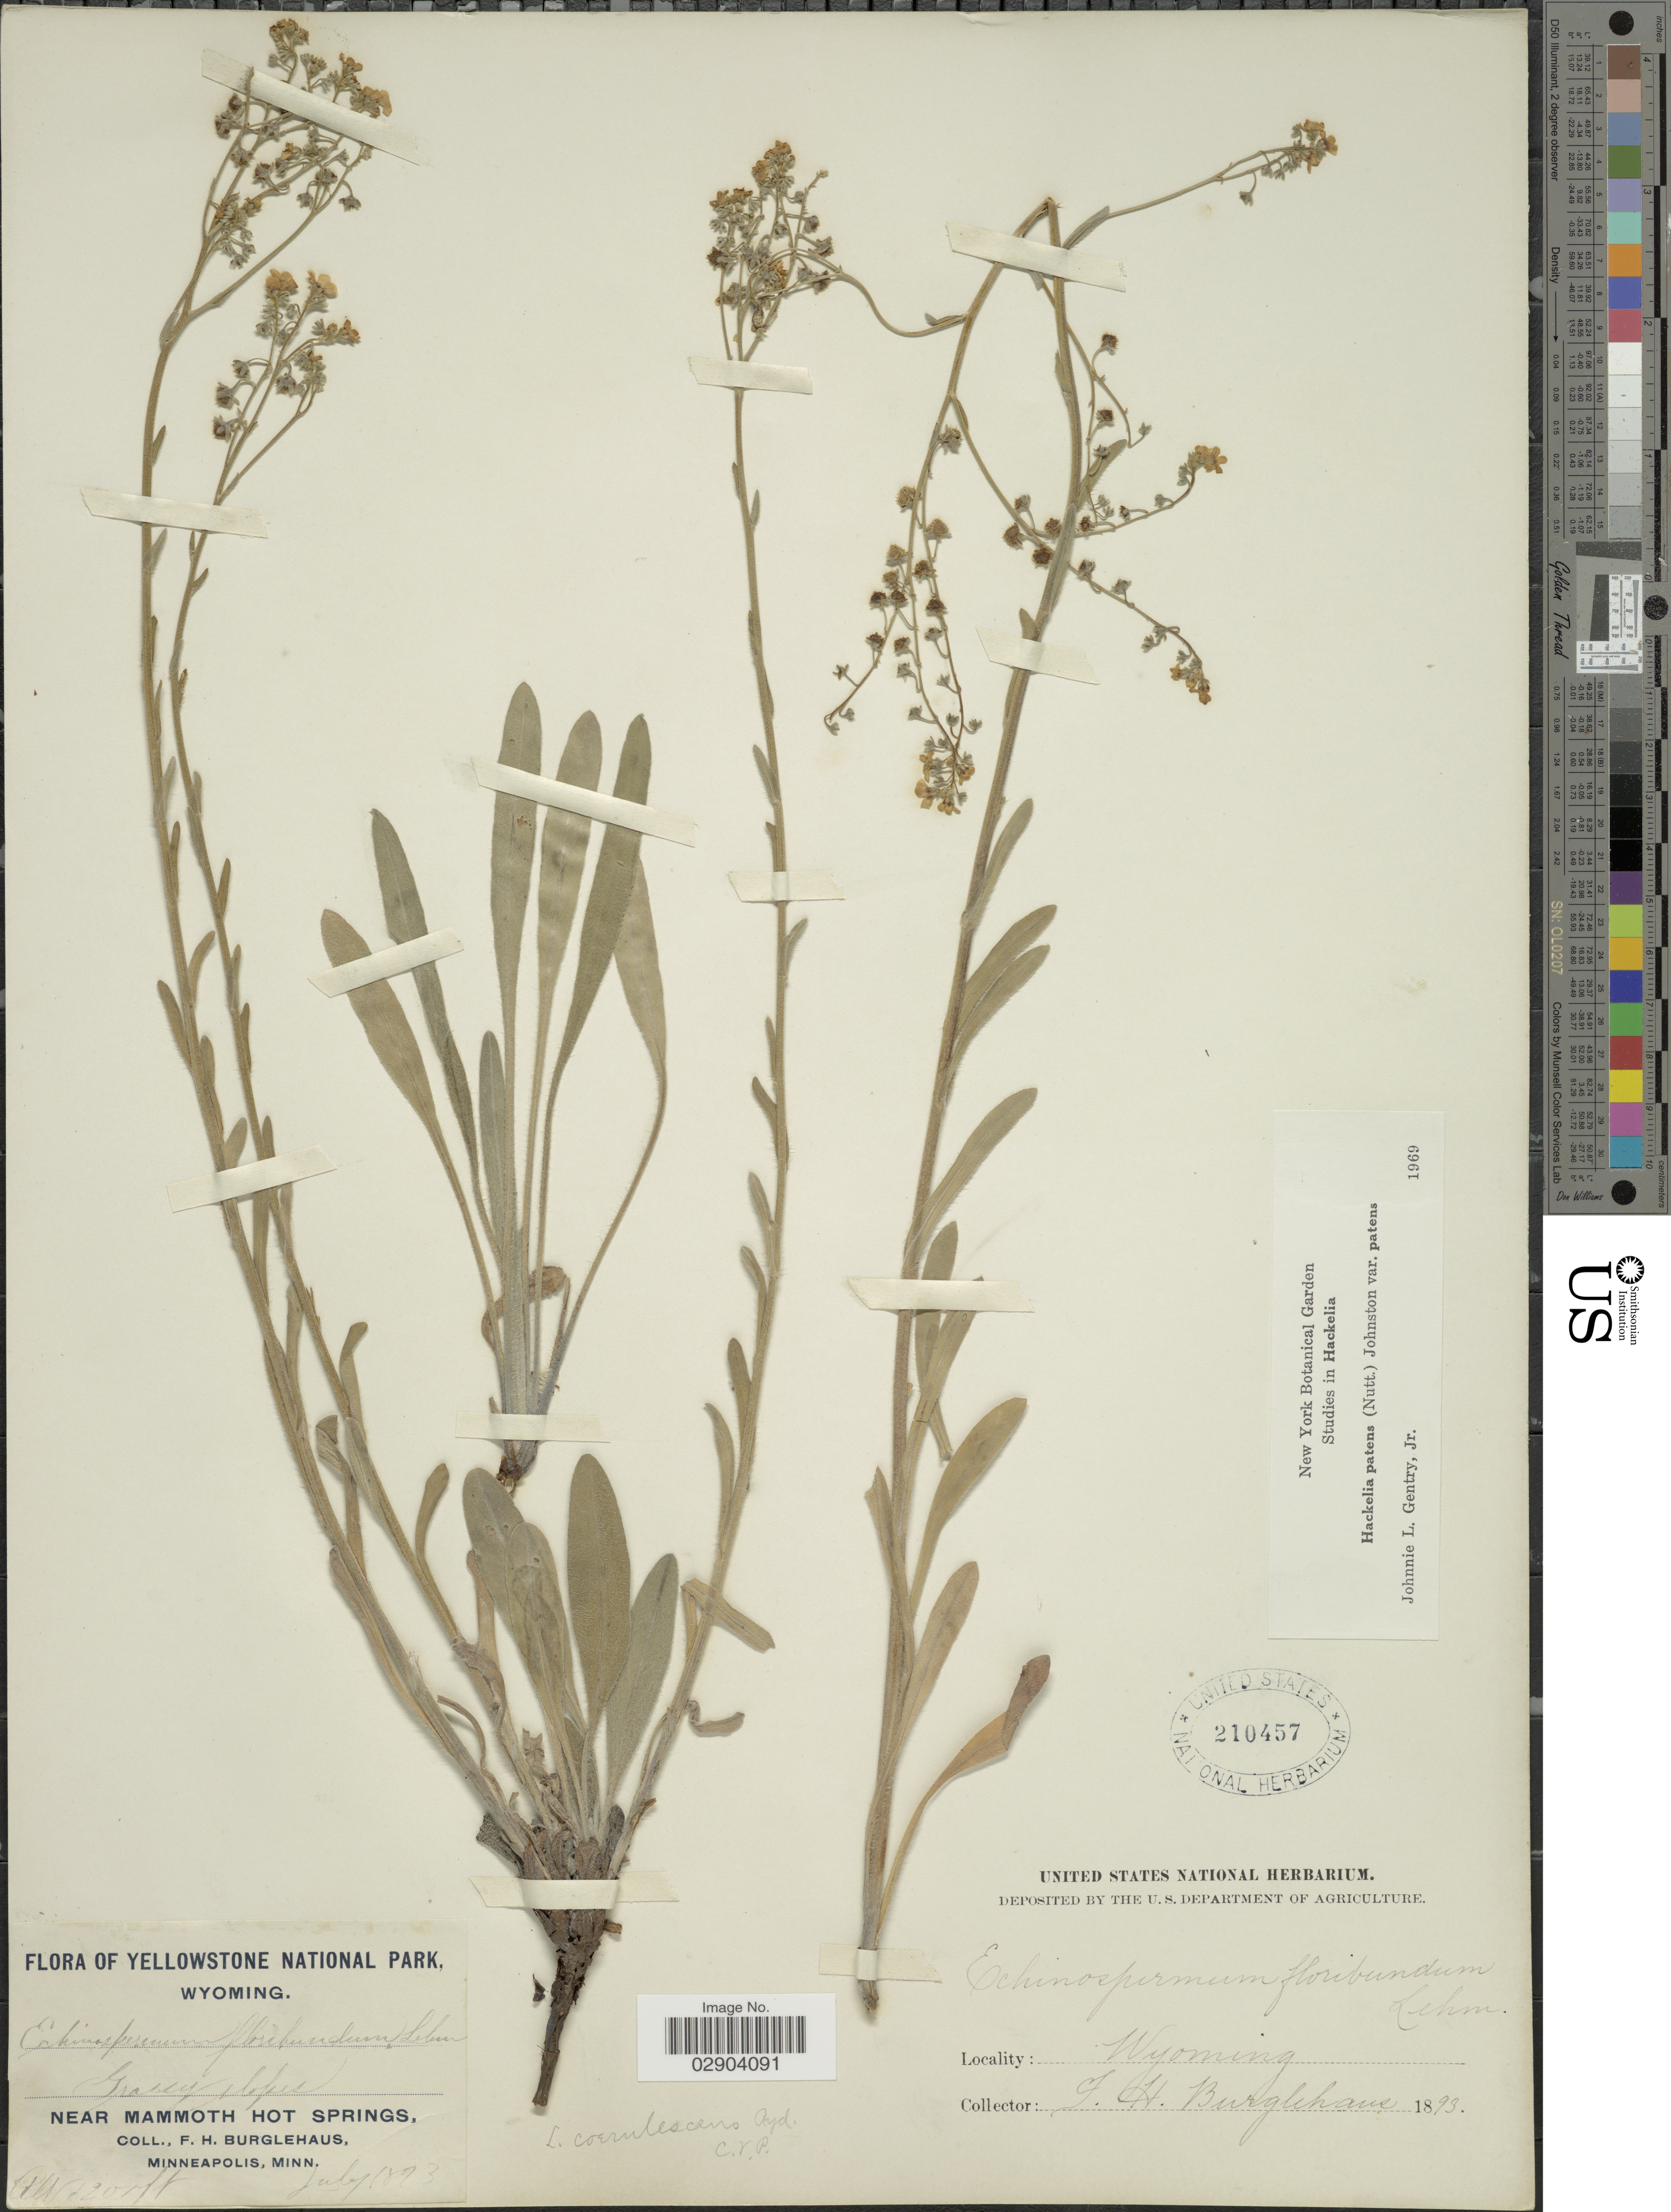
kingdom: Plantae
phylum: Tracheophyta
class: Magnoliopsida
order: Boraginales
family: Boraginaceae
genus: Hackelia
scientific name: Hackelia patens var. patens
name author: (Nutt.) I.M. Johnst.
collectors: F. Burglehaus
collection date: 1893-07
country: United States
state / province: Wyoming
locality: Yellowstone National Park. Near Mammoth Hot Springs.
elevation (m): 1890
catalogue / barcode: US 210457